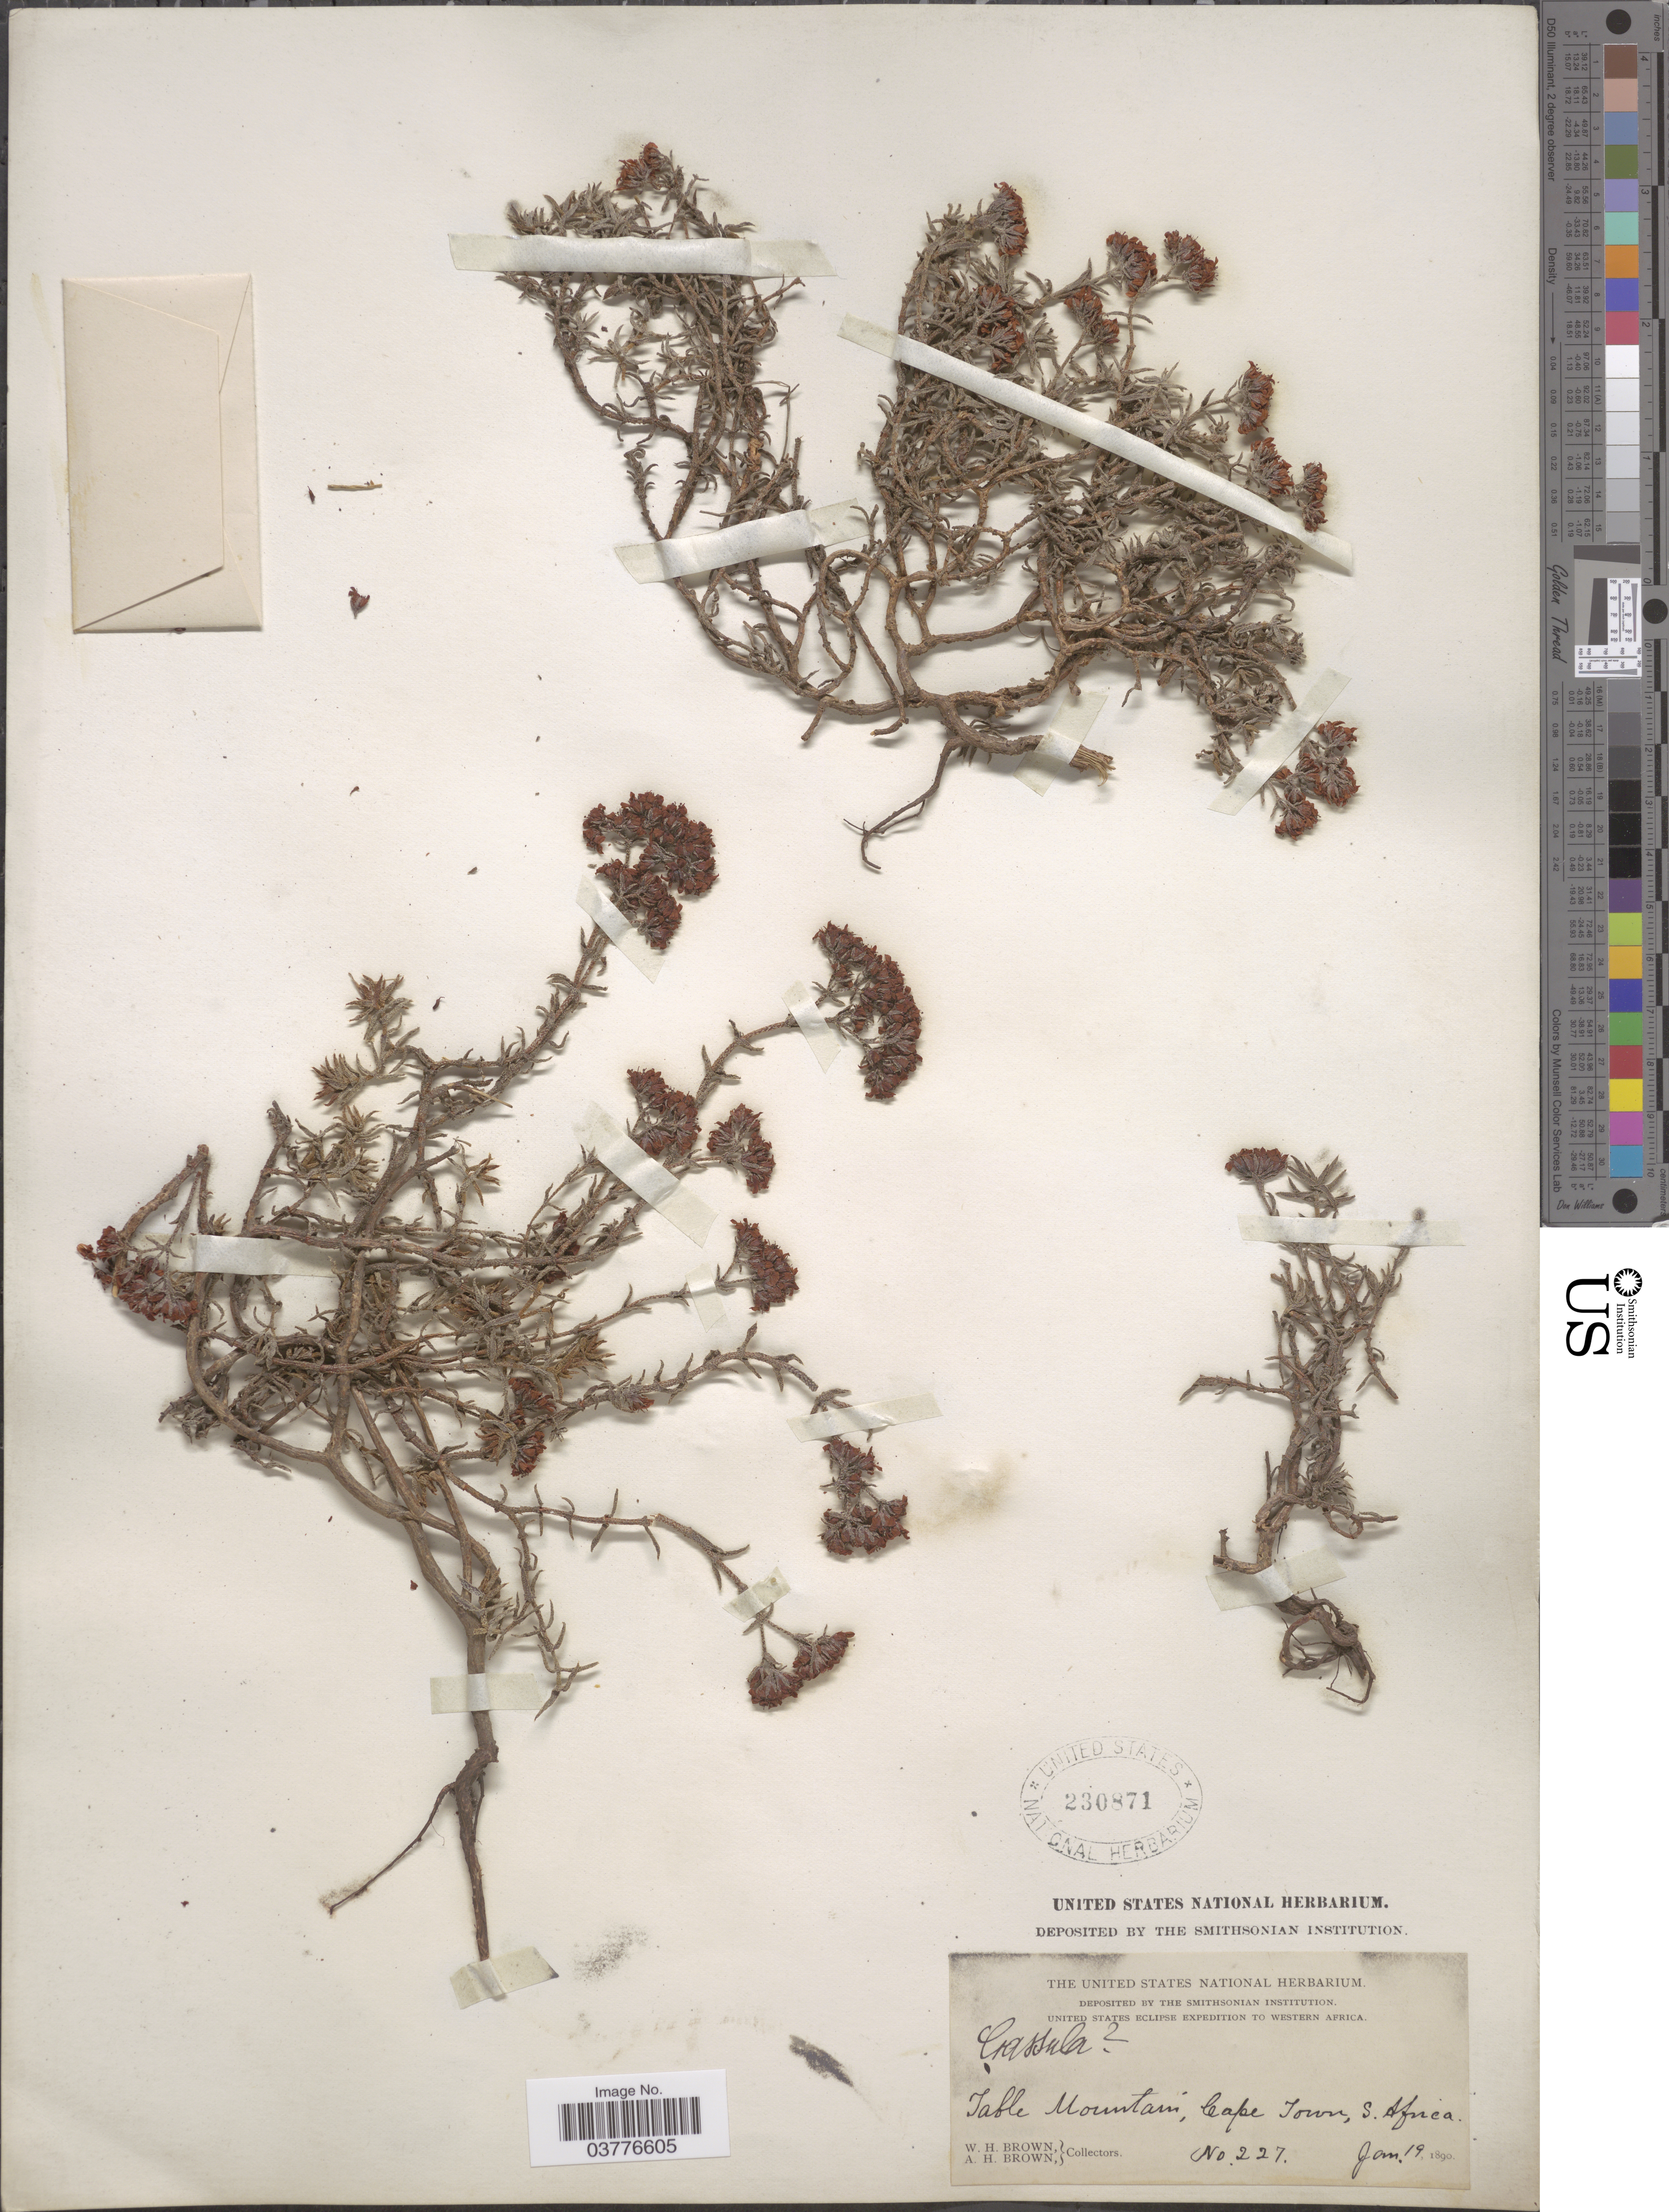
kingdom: Plantae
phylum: Tracheophyta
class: Magnoliopsida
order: Saxifragales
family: Crassulaceae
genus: Crassula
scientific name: Crassula sp.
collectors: W. H. Brown & A. H. Brown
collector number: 227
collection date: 1890-01-19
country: South Africa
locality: Western Africa. Table Mountain, Cape Town. S. Africa.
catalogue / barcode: US 230871